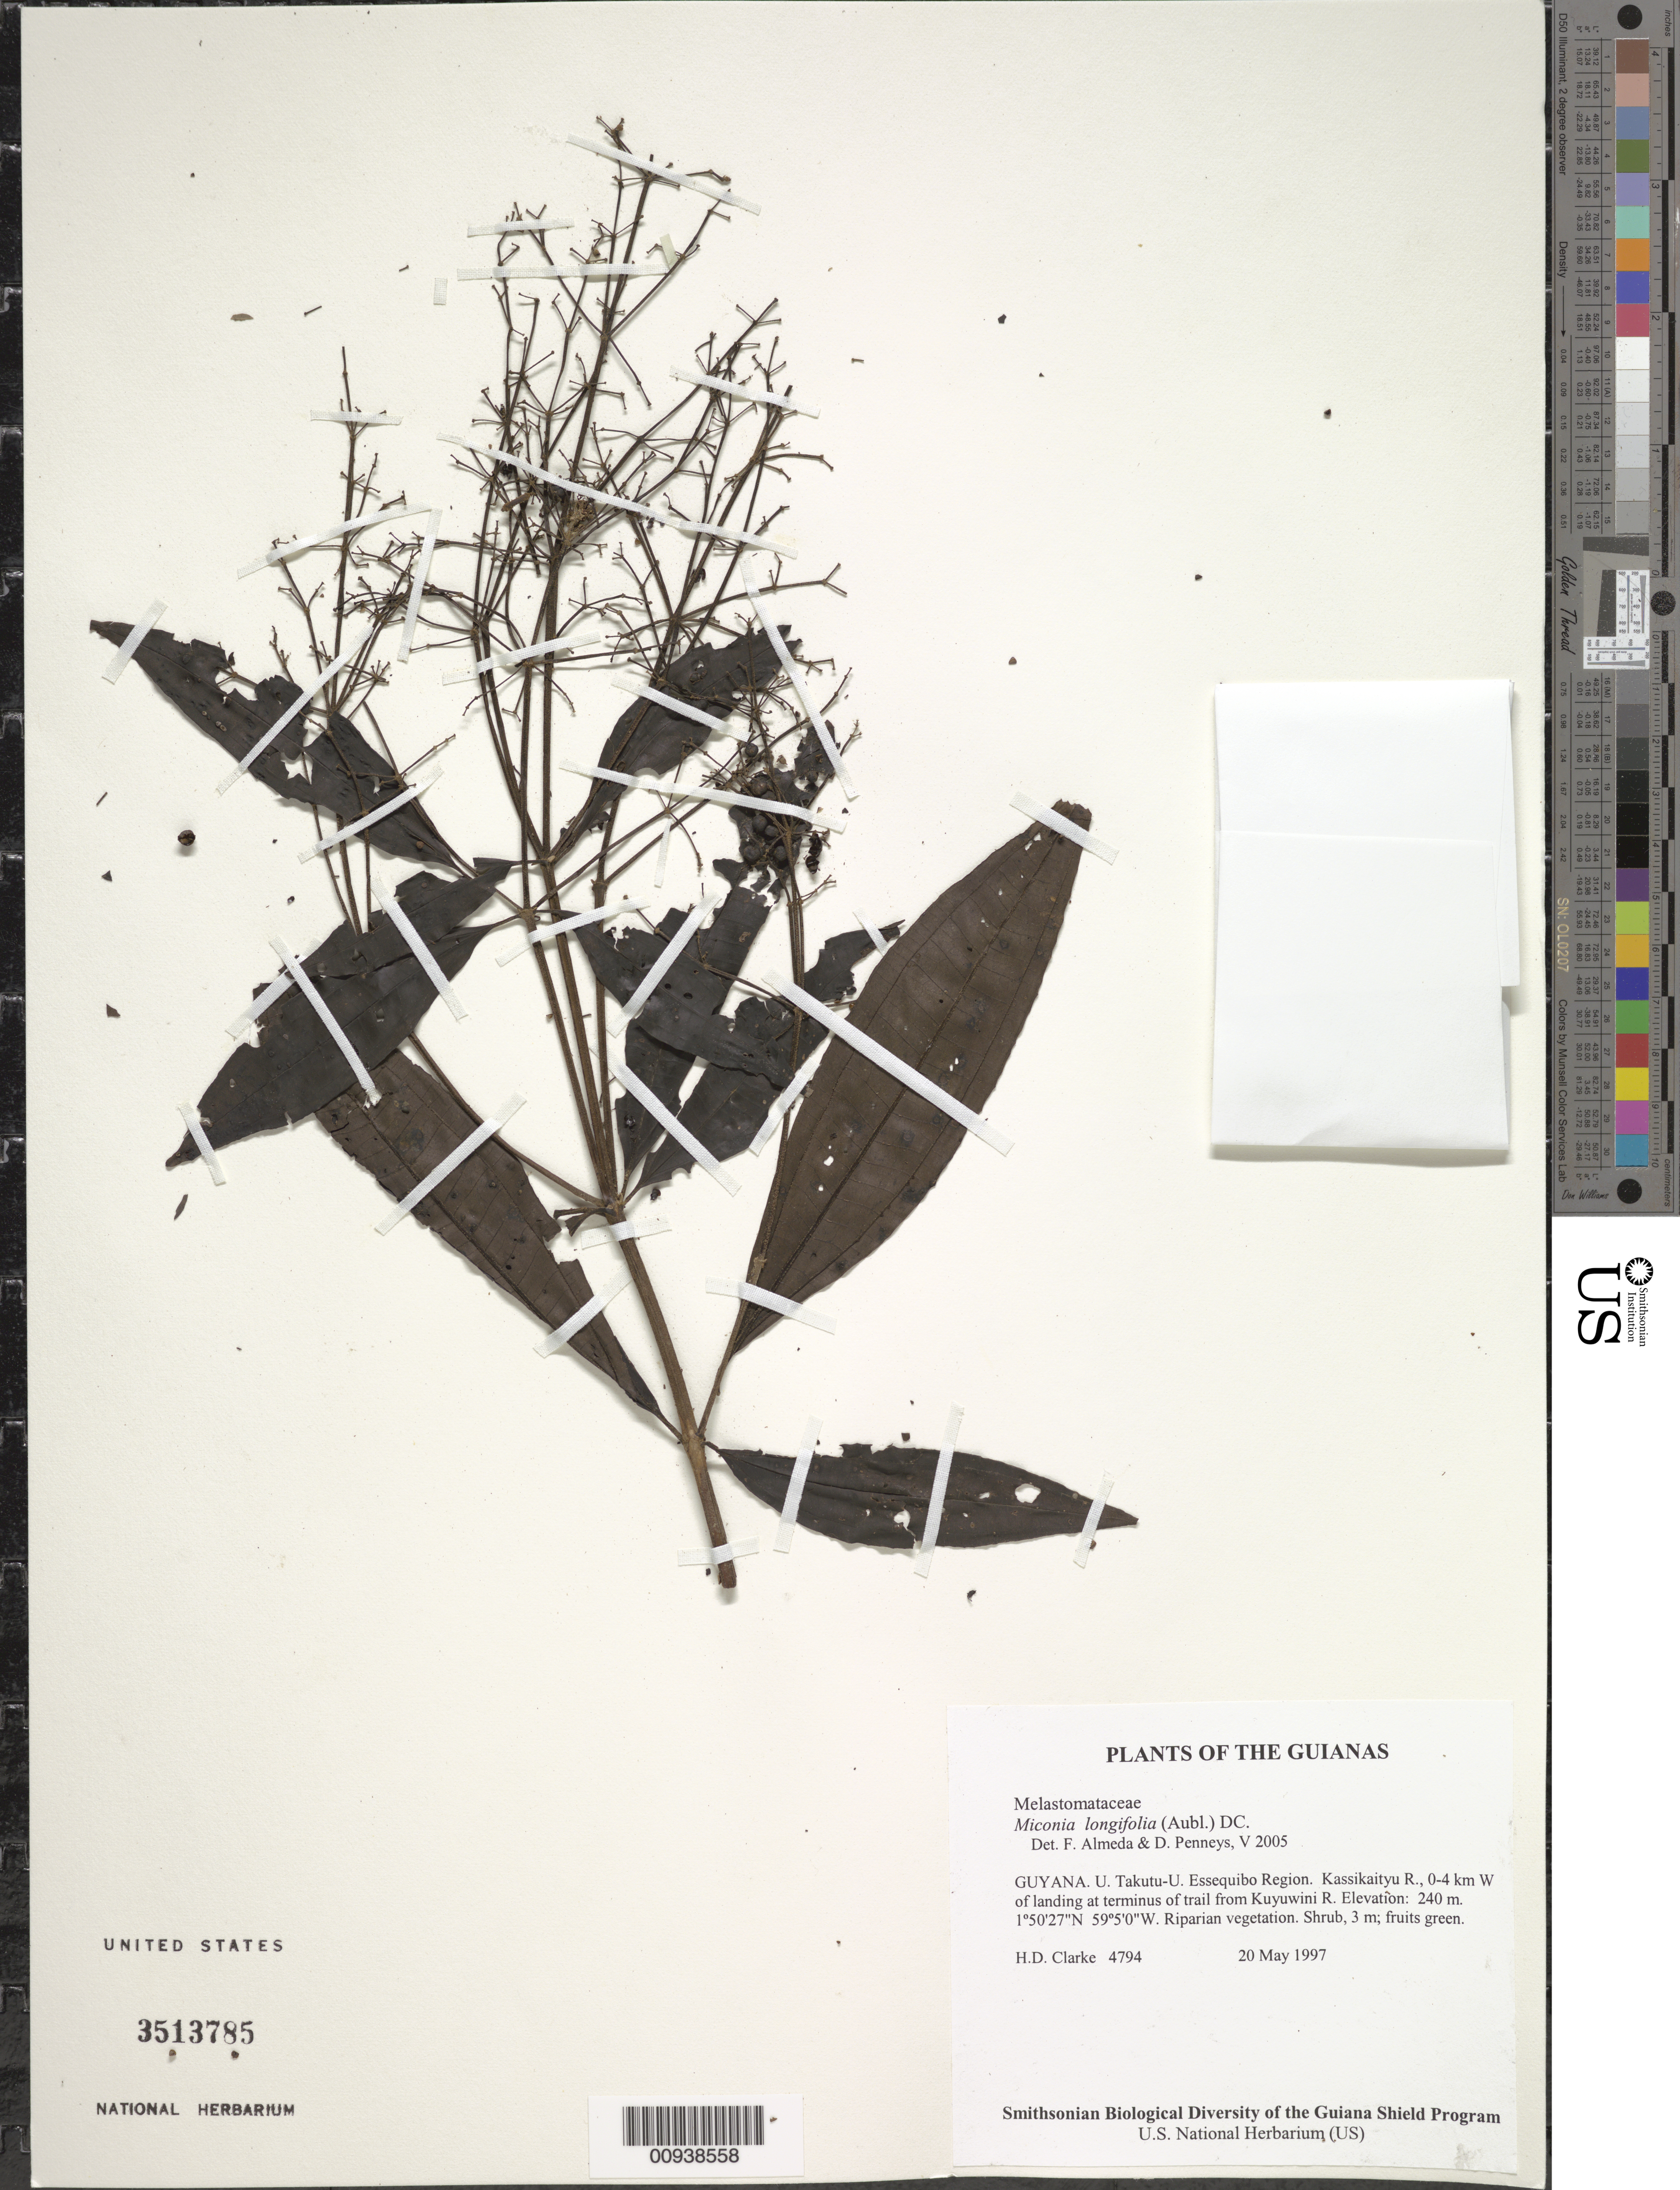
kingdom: Plantae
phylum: Tracheophyta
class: Magnoliopsida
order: Myrtales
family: Melastomataceae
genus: Miconia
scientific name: Miconia longifolia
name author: (Aubl.) DC.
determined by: Almeda, F.; Penneys, D. S.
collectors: H. D. Clarke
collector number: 4794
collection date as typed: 20 May 1997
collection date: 1997-05-20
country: Guyana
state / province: U. Takutu-U. Essequibo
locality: Kassikaityu R., 0-4 km W of landing at terminus of trail from Kuyuwini R.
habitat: Riparian vegetation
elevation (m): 240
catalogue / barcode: US 3513785